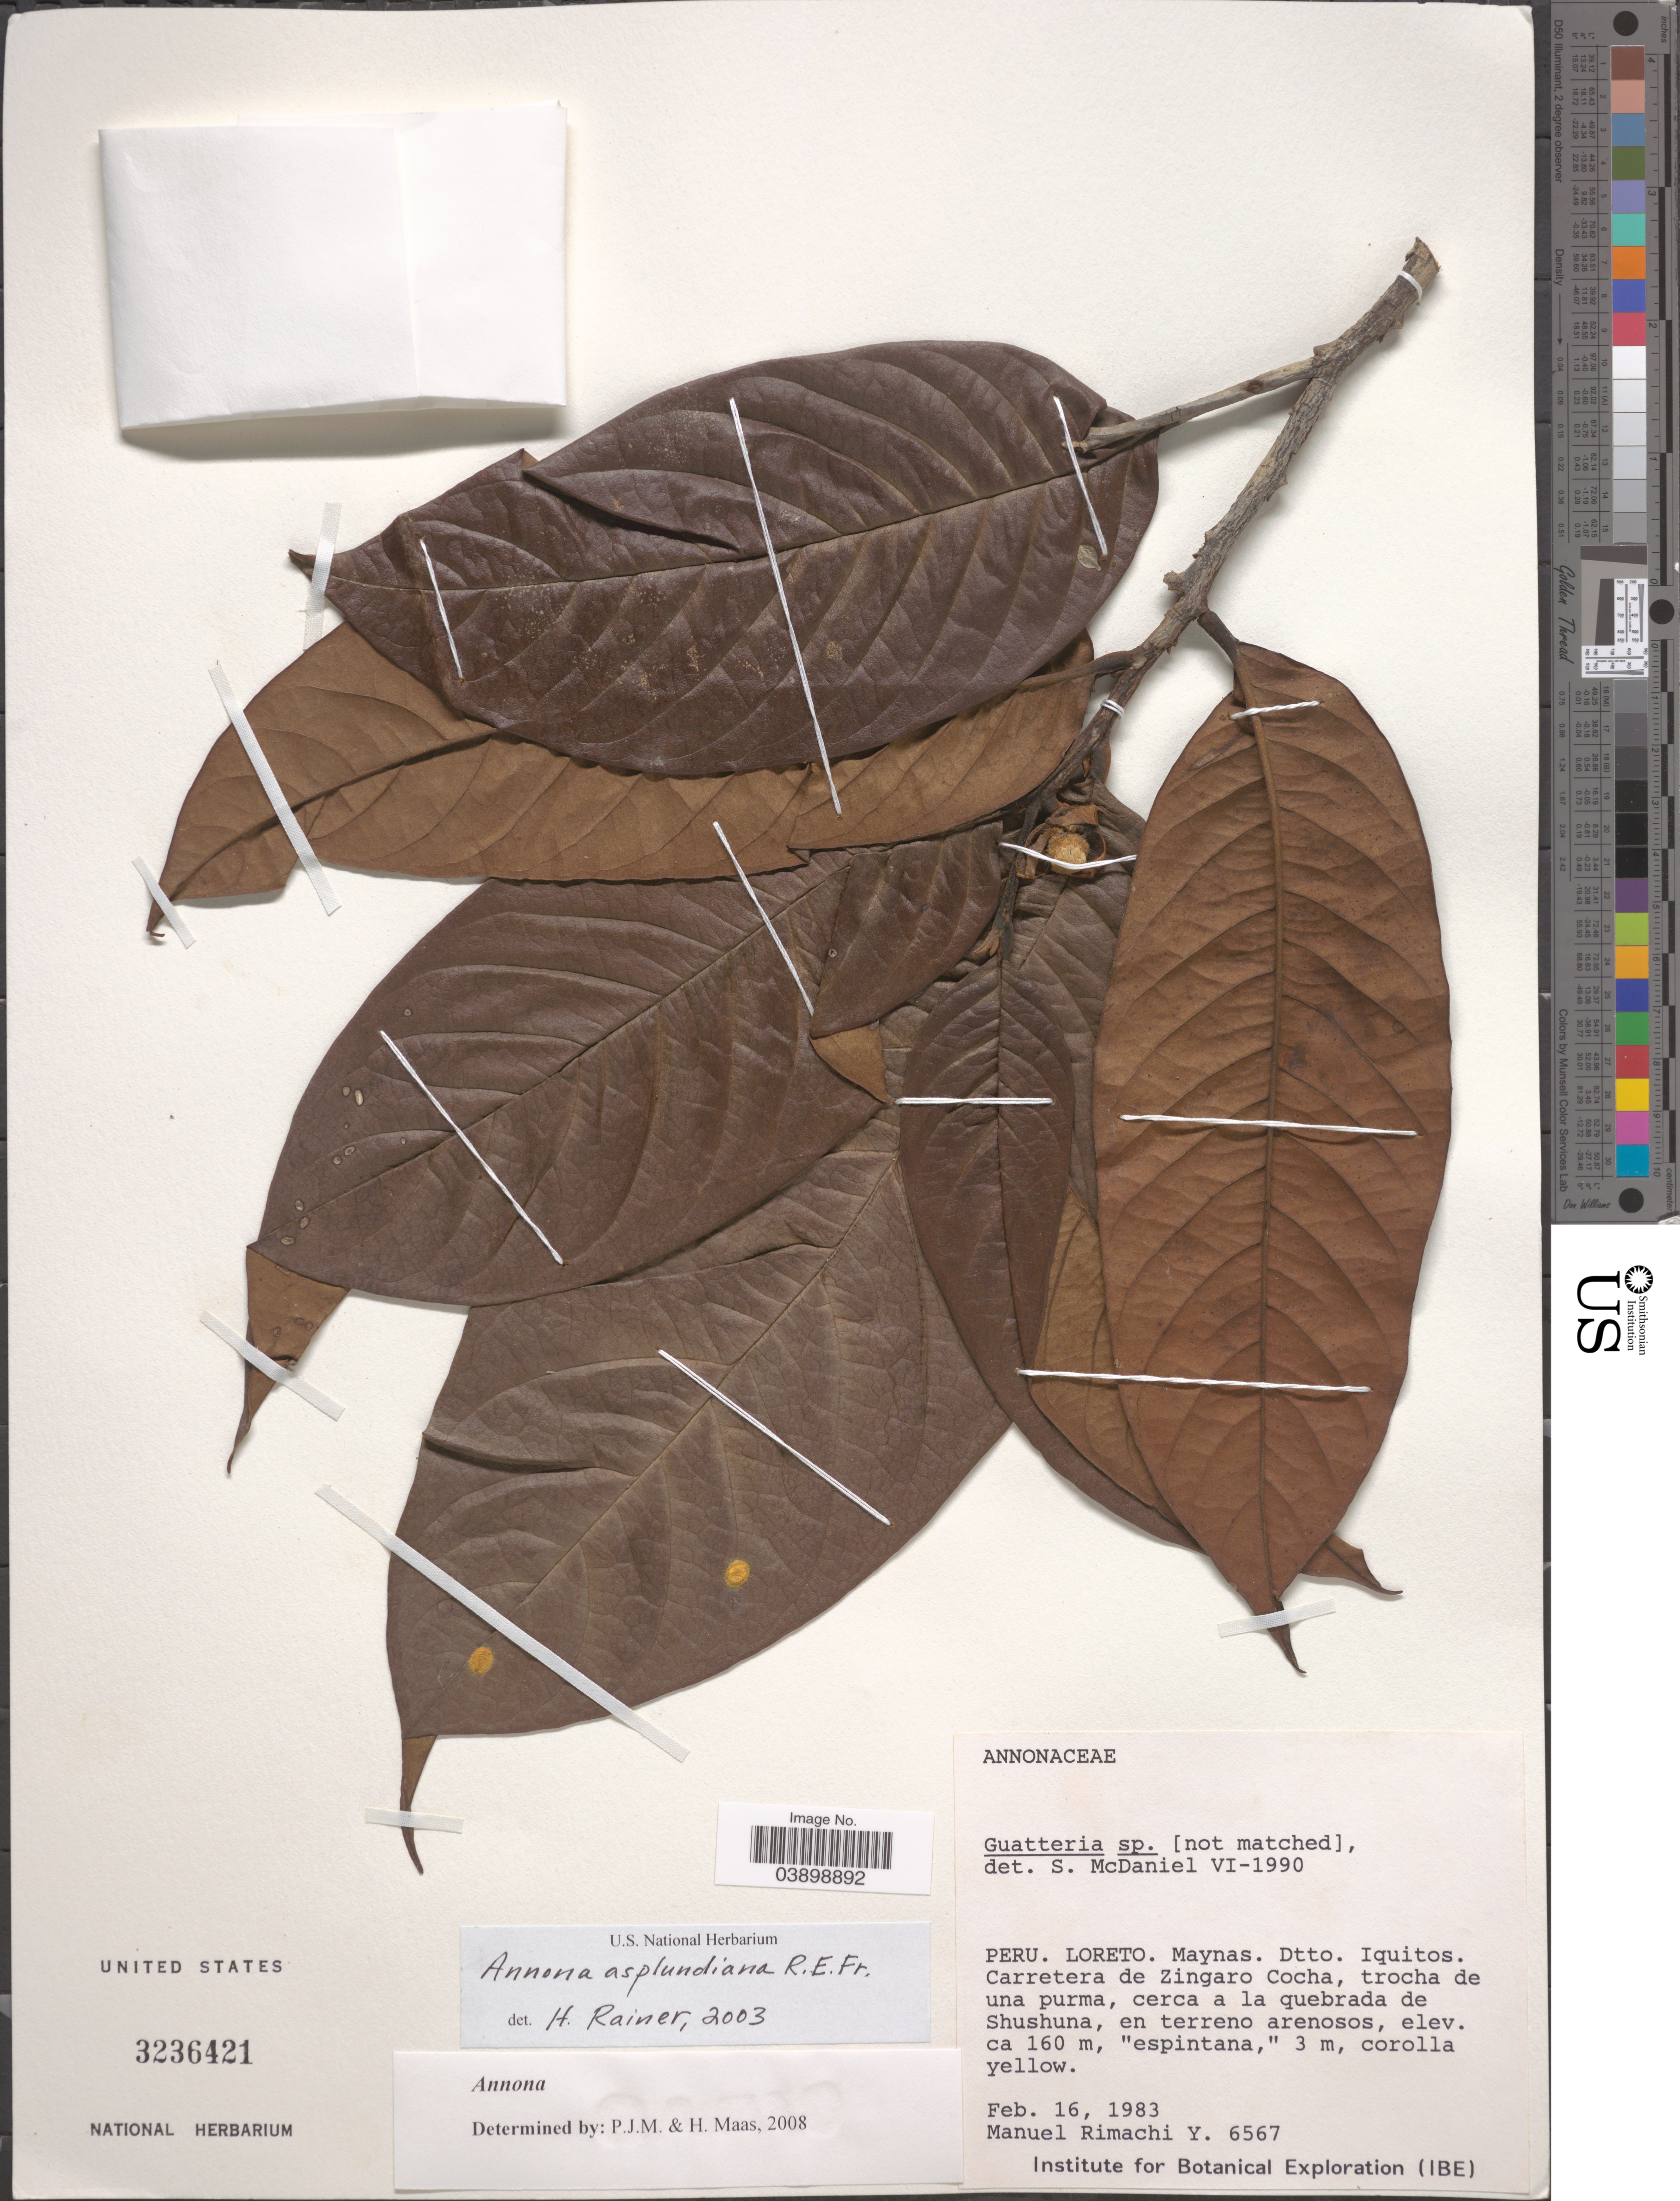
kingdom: Plantae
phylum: Tracheophyta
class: Magnoliopsida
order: Magnoliales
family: Annonaceae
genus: Annona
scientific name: Annona asplundiana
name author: R.E. Fr.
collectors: M. Rimachi Y.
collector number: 6567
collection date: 1983-02-16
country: Peru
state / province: Loreto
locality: Maynas. Dtto. Iquitos. Carretera de Zingaro Cocha, trocha de una purma, cerca a la quebrada de Shushuna.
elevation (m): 160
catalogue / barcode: US 3236421